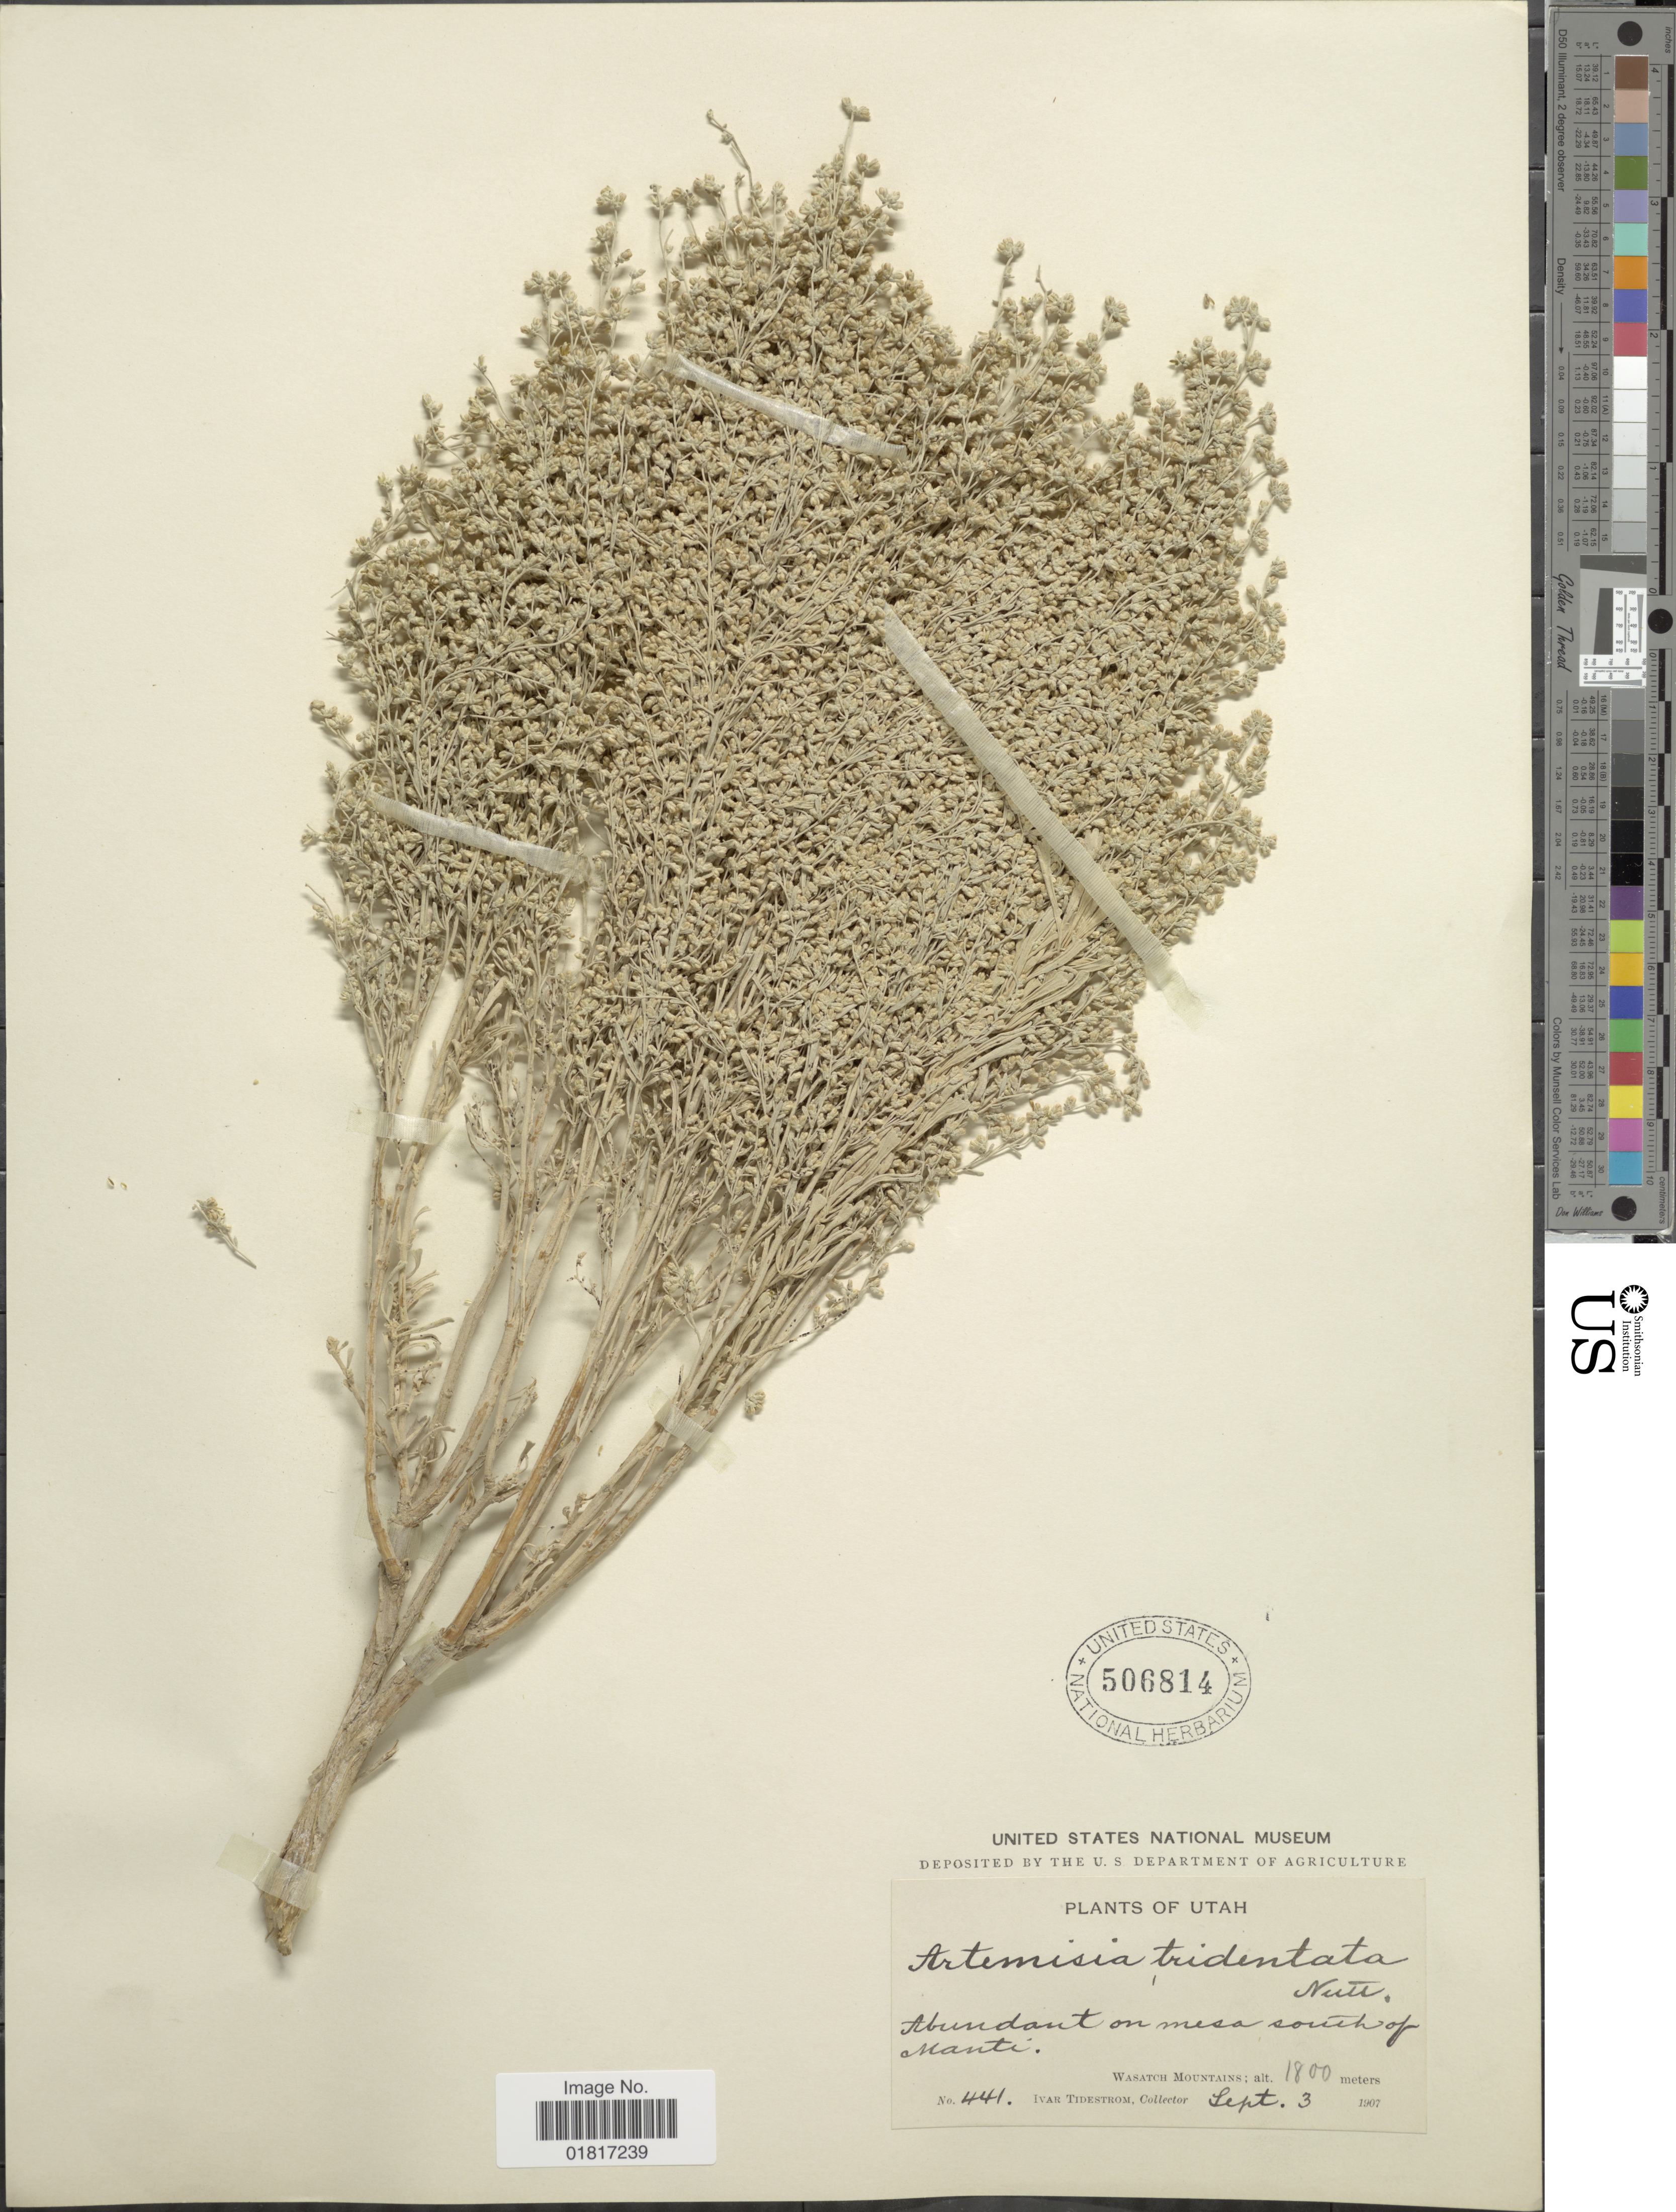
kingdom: Plantae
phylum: Tracheophyta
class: Magnoliopsida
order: Asterales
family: Asteraceae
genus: Artemisia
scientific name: Artemisia tridentata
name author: Nutt.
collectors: I. F. Tidestrom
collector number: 441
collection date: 1907-09-03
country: United States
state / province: Utah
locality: Abundant on mesa south of Manti, Wasatch Mountains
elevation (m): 1800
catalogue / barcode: US 506814